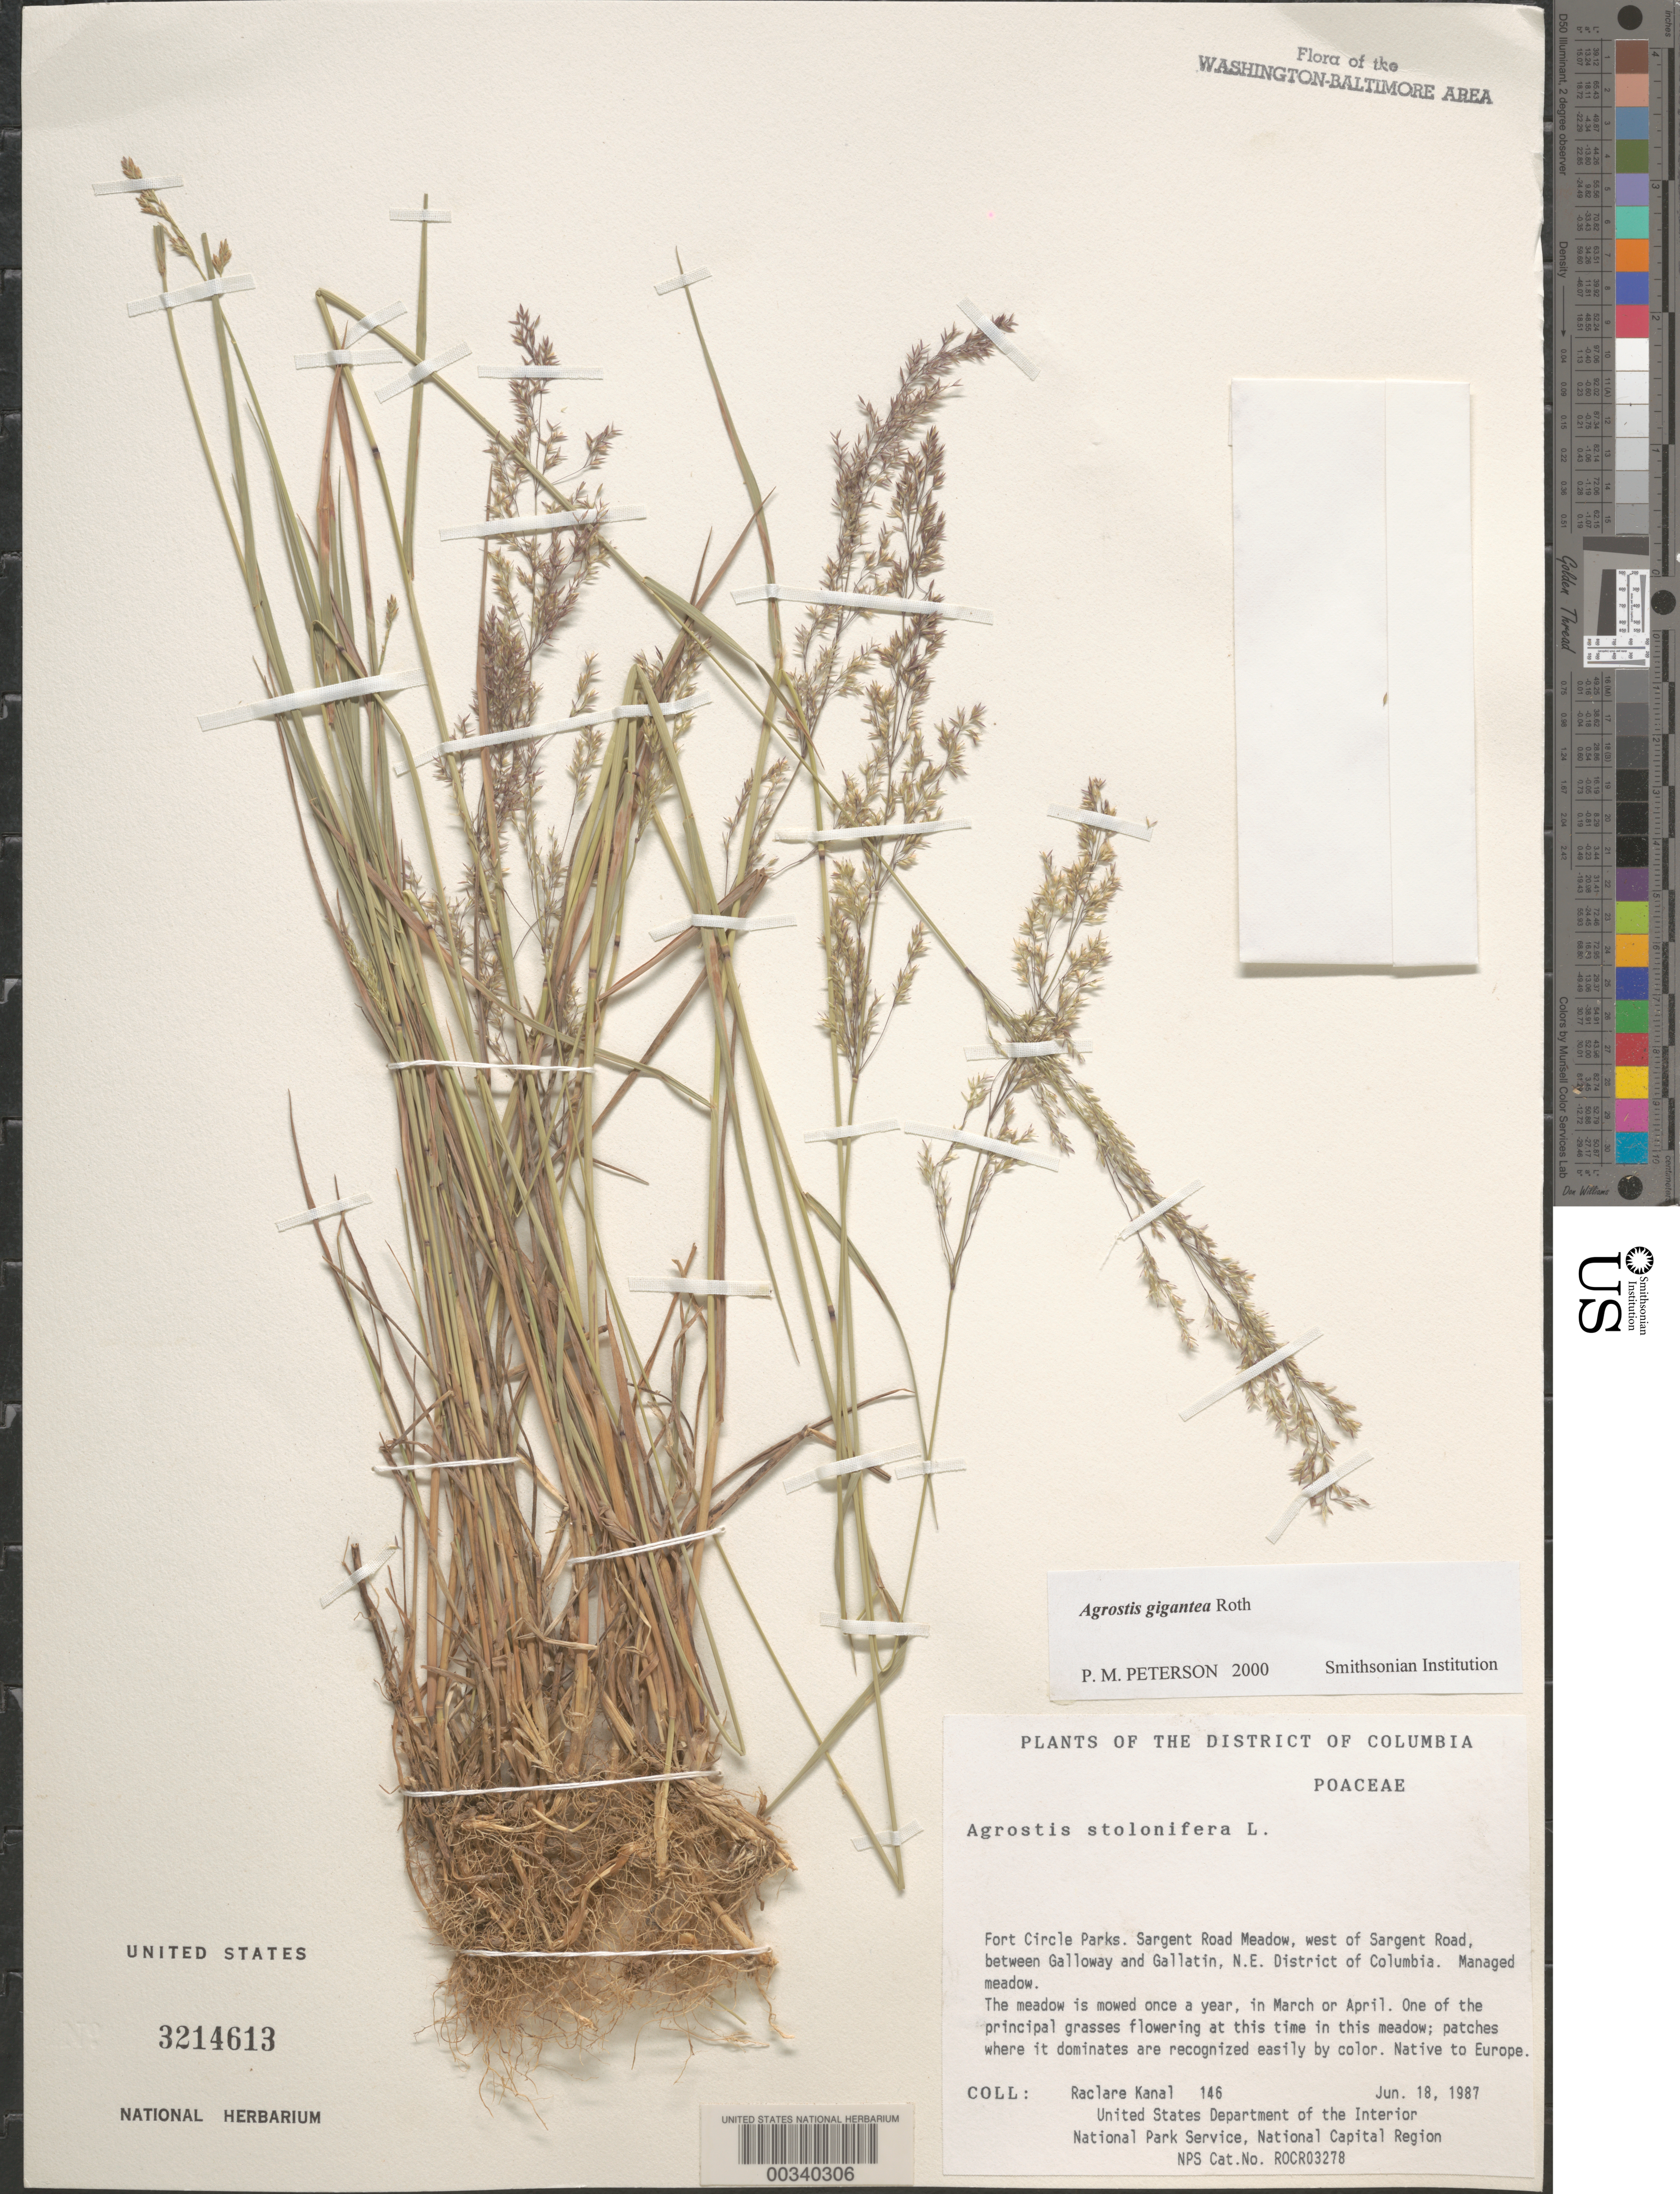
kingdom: Plantae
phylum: Tracheophyta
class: Liliopsida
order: Poales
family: Poaceae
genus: Agrostis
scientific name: Agrostis gigantea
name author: Roth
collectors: R. Kanal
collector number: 146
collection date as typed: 18 Jun 1987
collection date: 1987-06-18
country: United States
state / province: District of Columbia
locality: Fort Circle Parks. Sargent Road meadow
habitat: Meadow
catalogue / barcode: US 3214613